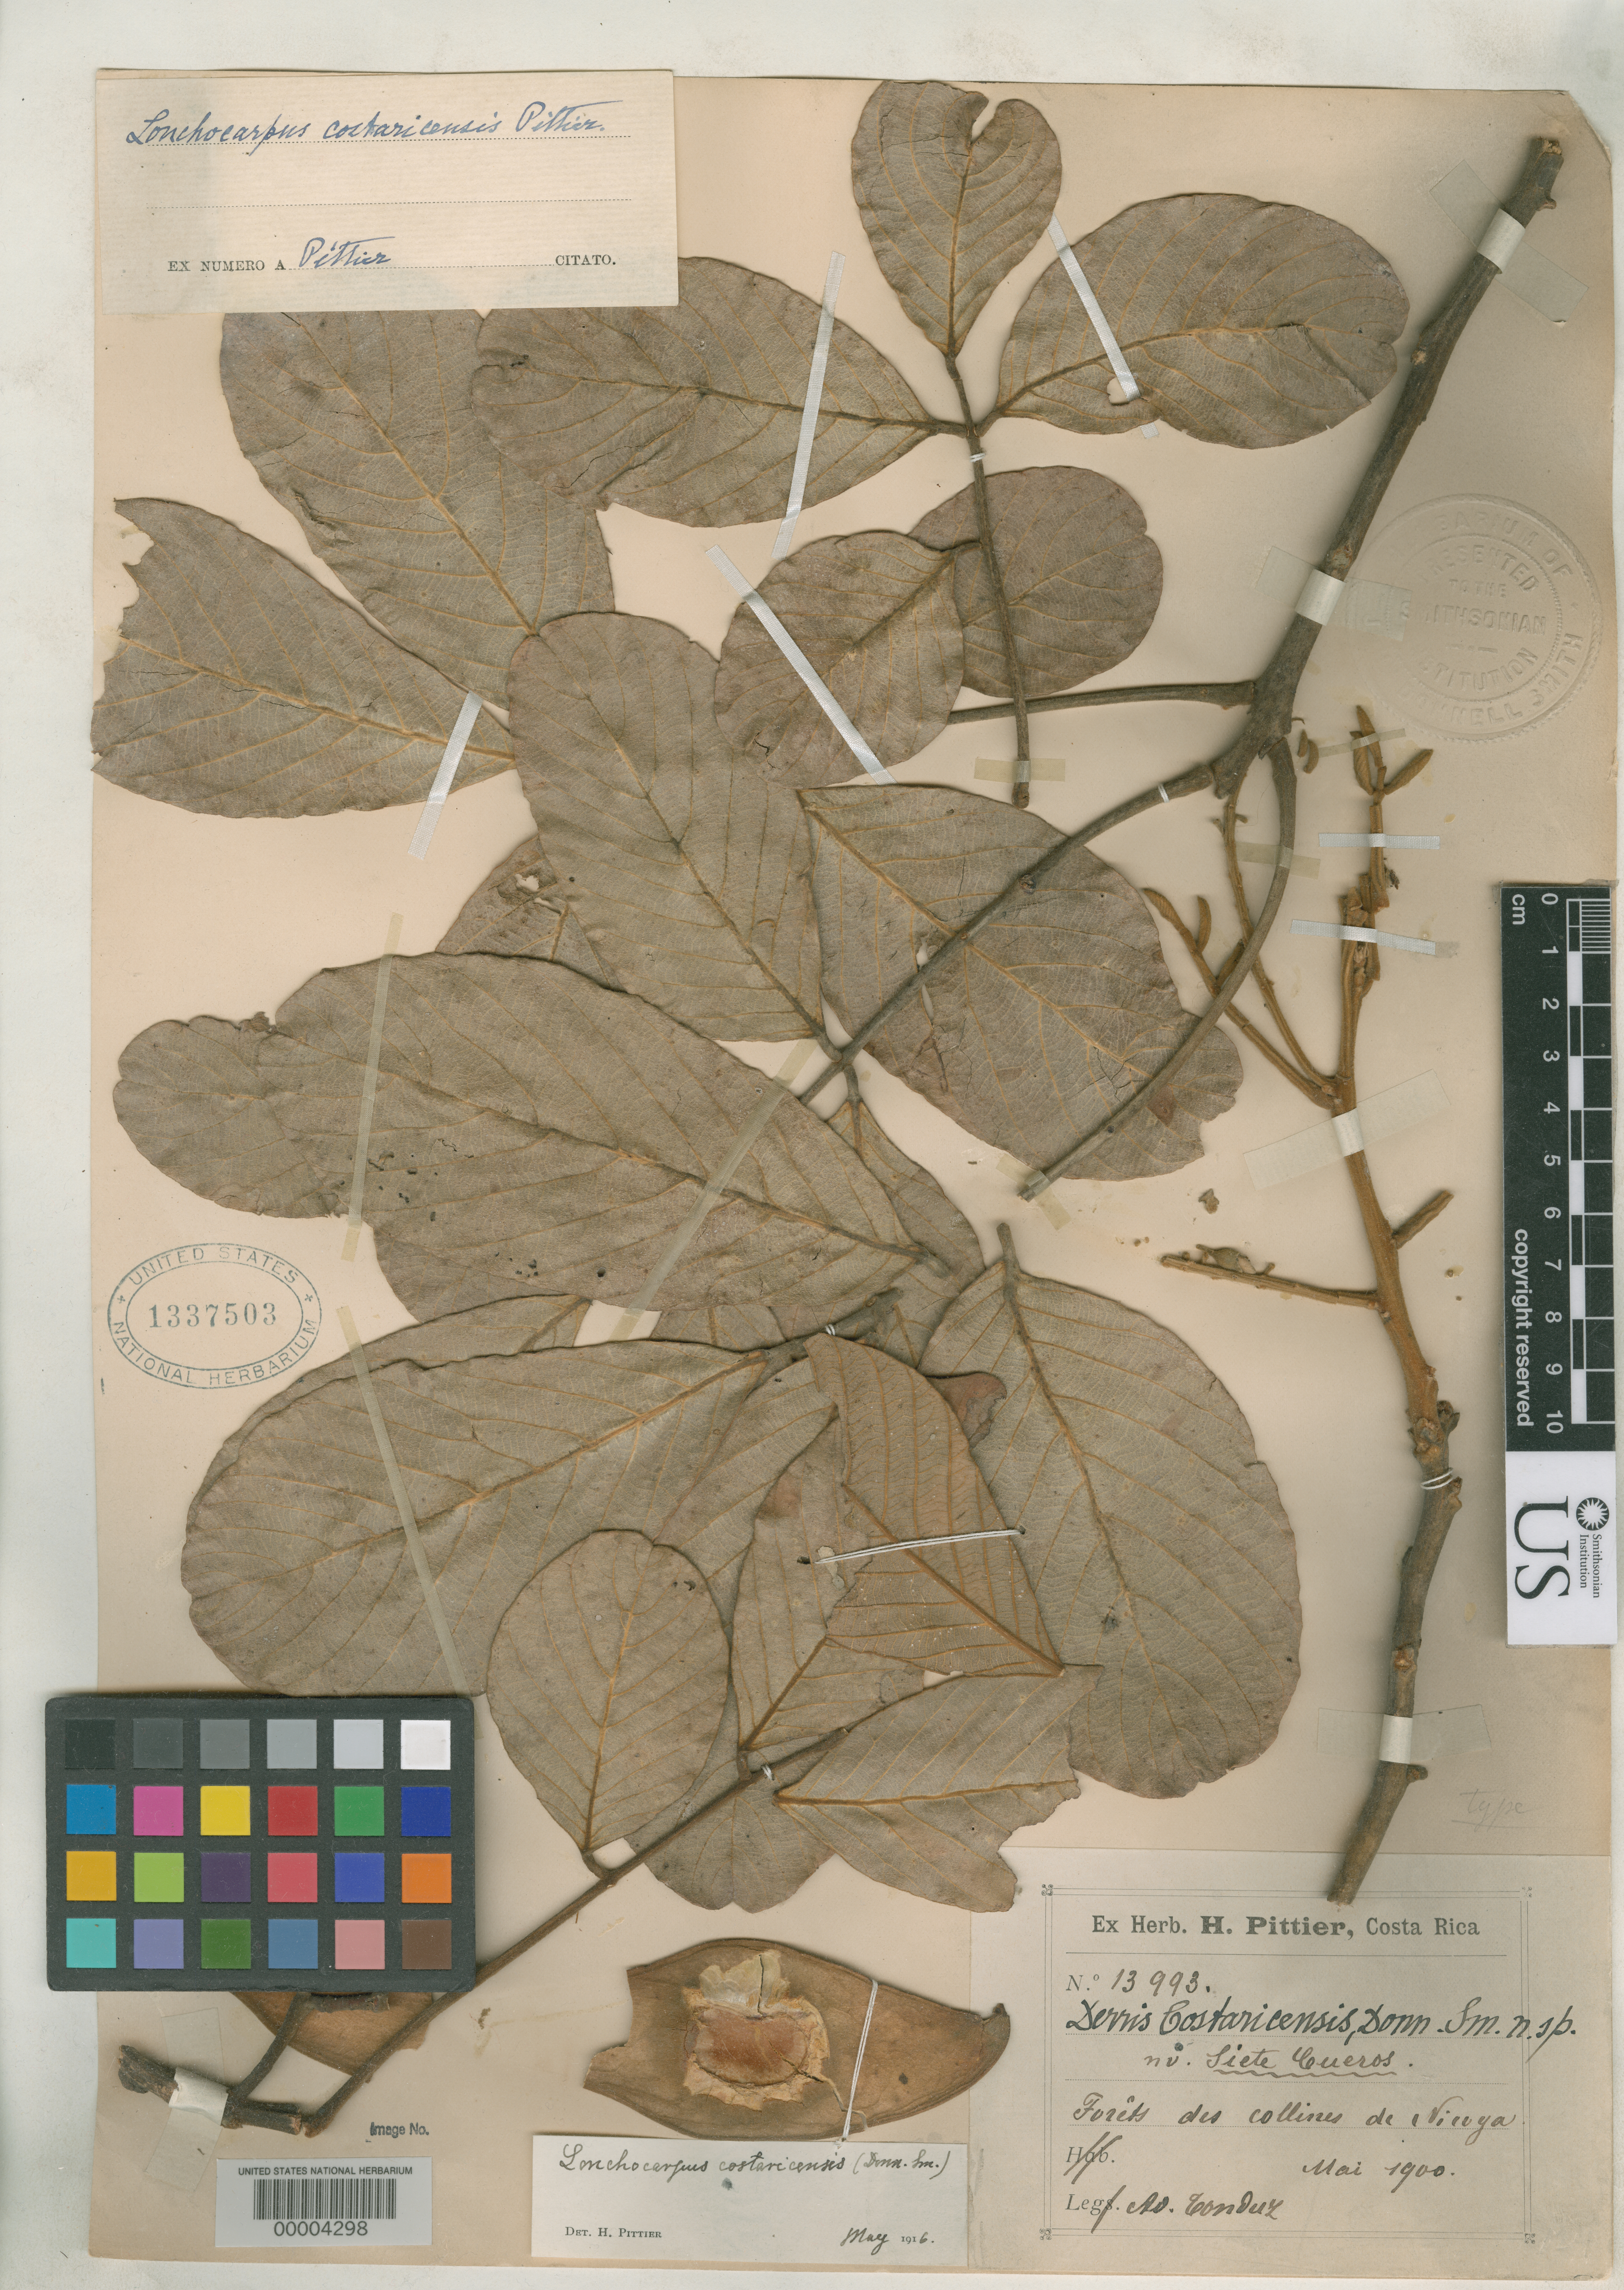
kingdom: Plantae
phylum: Tracheophyta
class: Magnoliopsida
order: Fabales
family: Fabaceae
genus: Derris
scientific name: Derris costaricensis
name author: Donn. Sm.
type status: Syntype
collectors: A. Tonduz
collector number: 2880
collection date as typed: May 1900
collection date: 1900-05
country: Costa Rica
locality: Forets des collines de Nicoya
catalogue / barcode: US 1337503